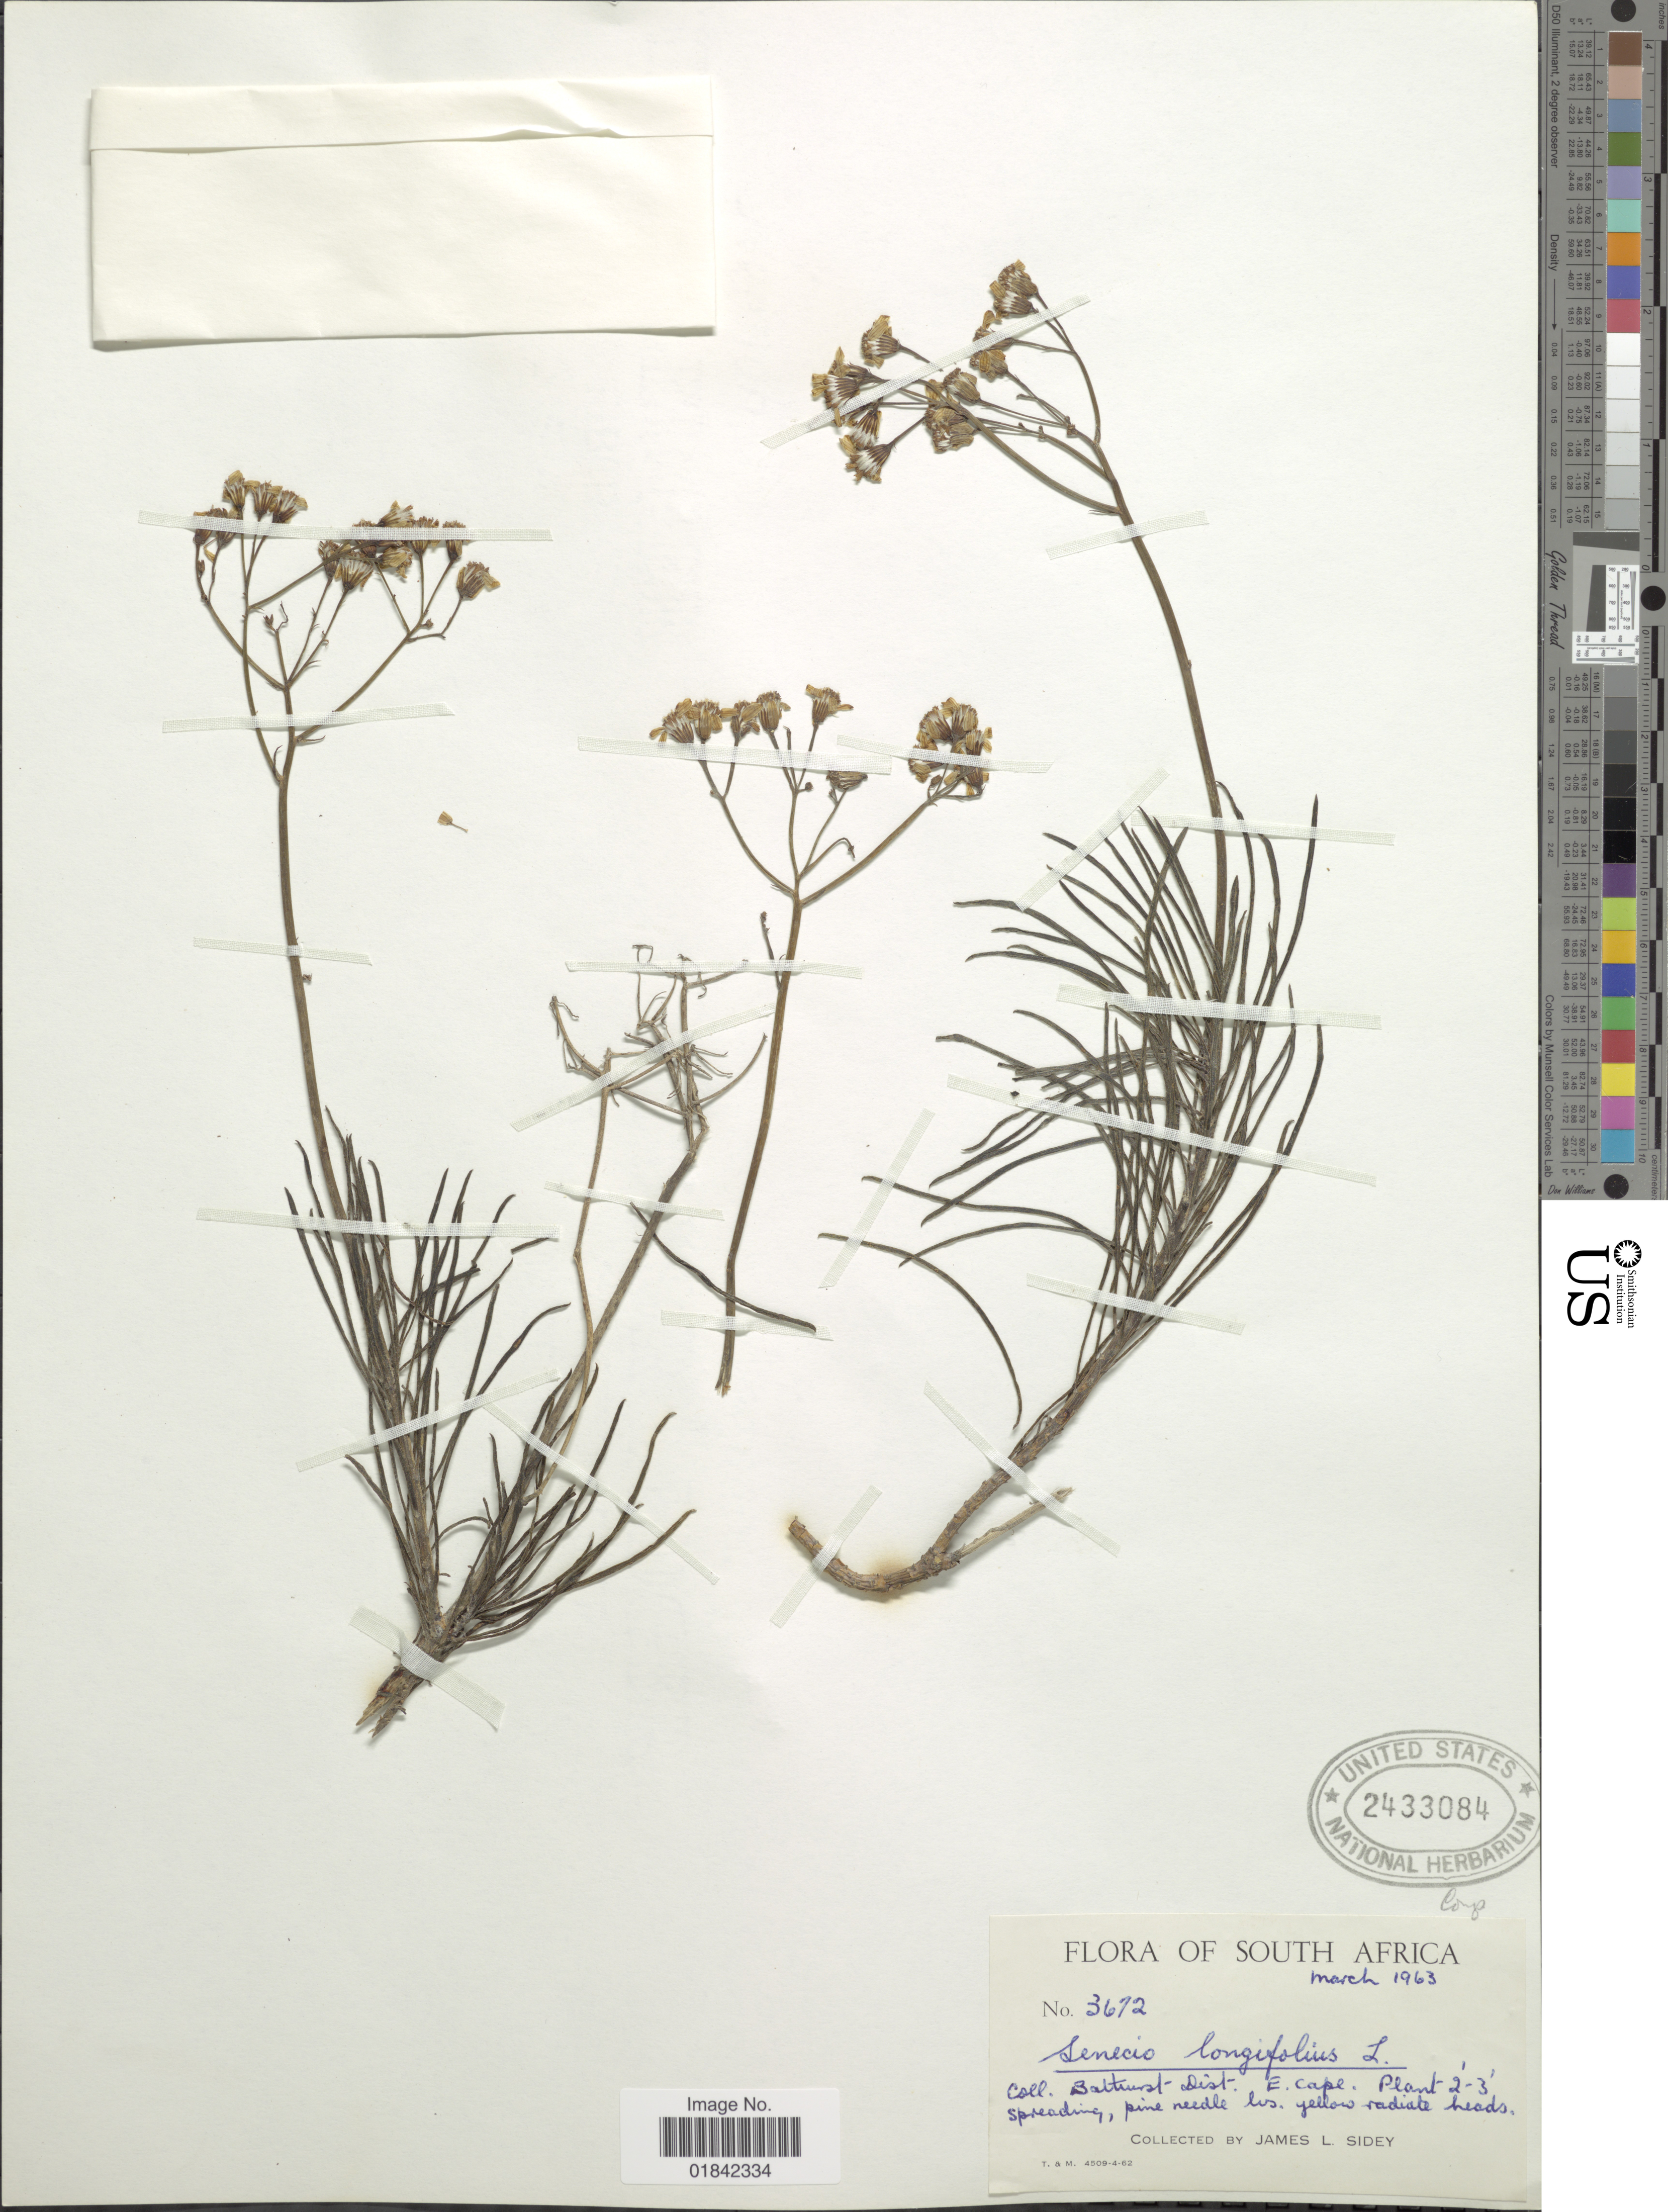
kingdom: Plantae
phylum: Tracheophyta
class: Magnoliopsida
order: Asterales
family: Asteraceae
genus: Senecio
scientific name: Senecio longifolius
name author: L.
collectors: J. L. Sidey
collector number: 3672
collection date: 1963-03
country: South Africa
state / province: Eastern Cape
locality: Bathurst Dist. E. Cape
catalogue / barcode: US 2433084